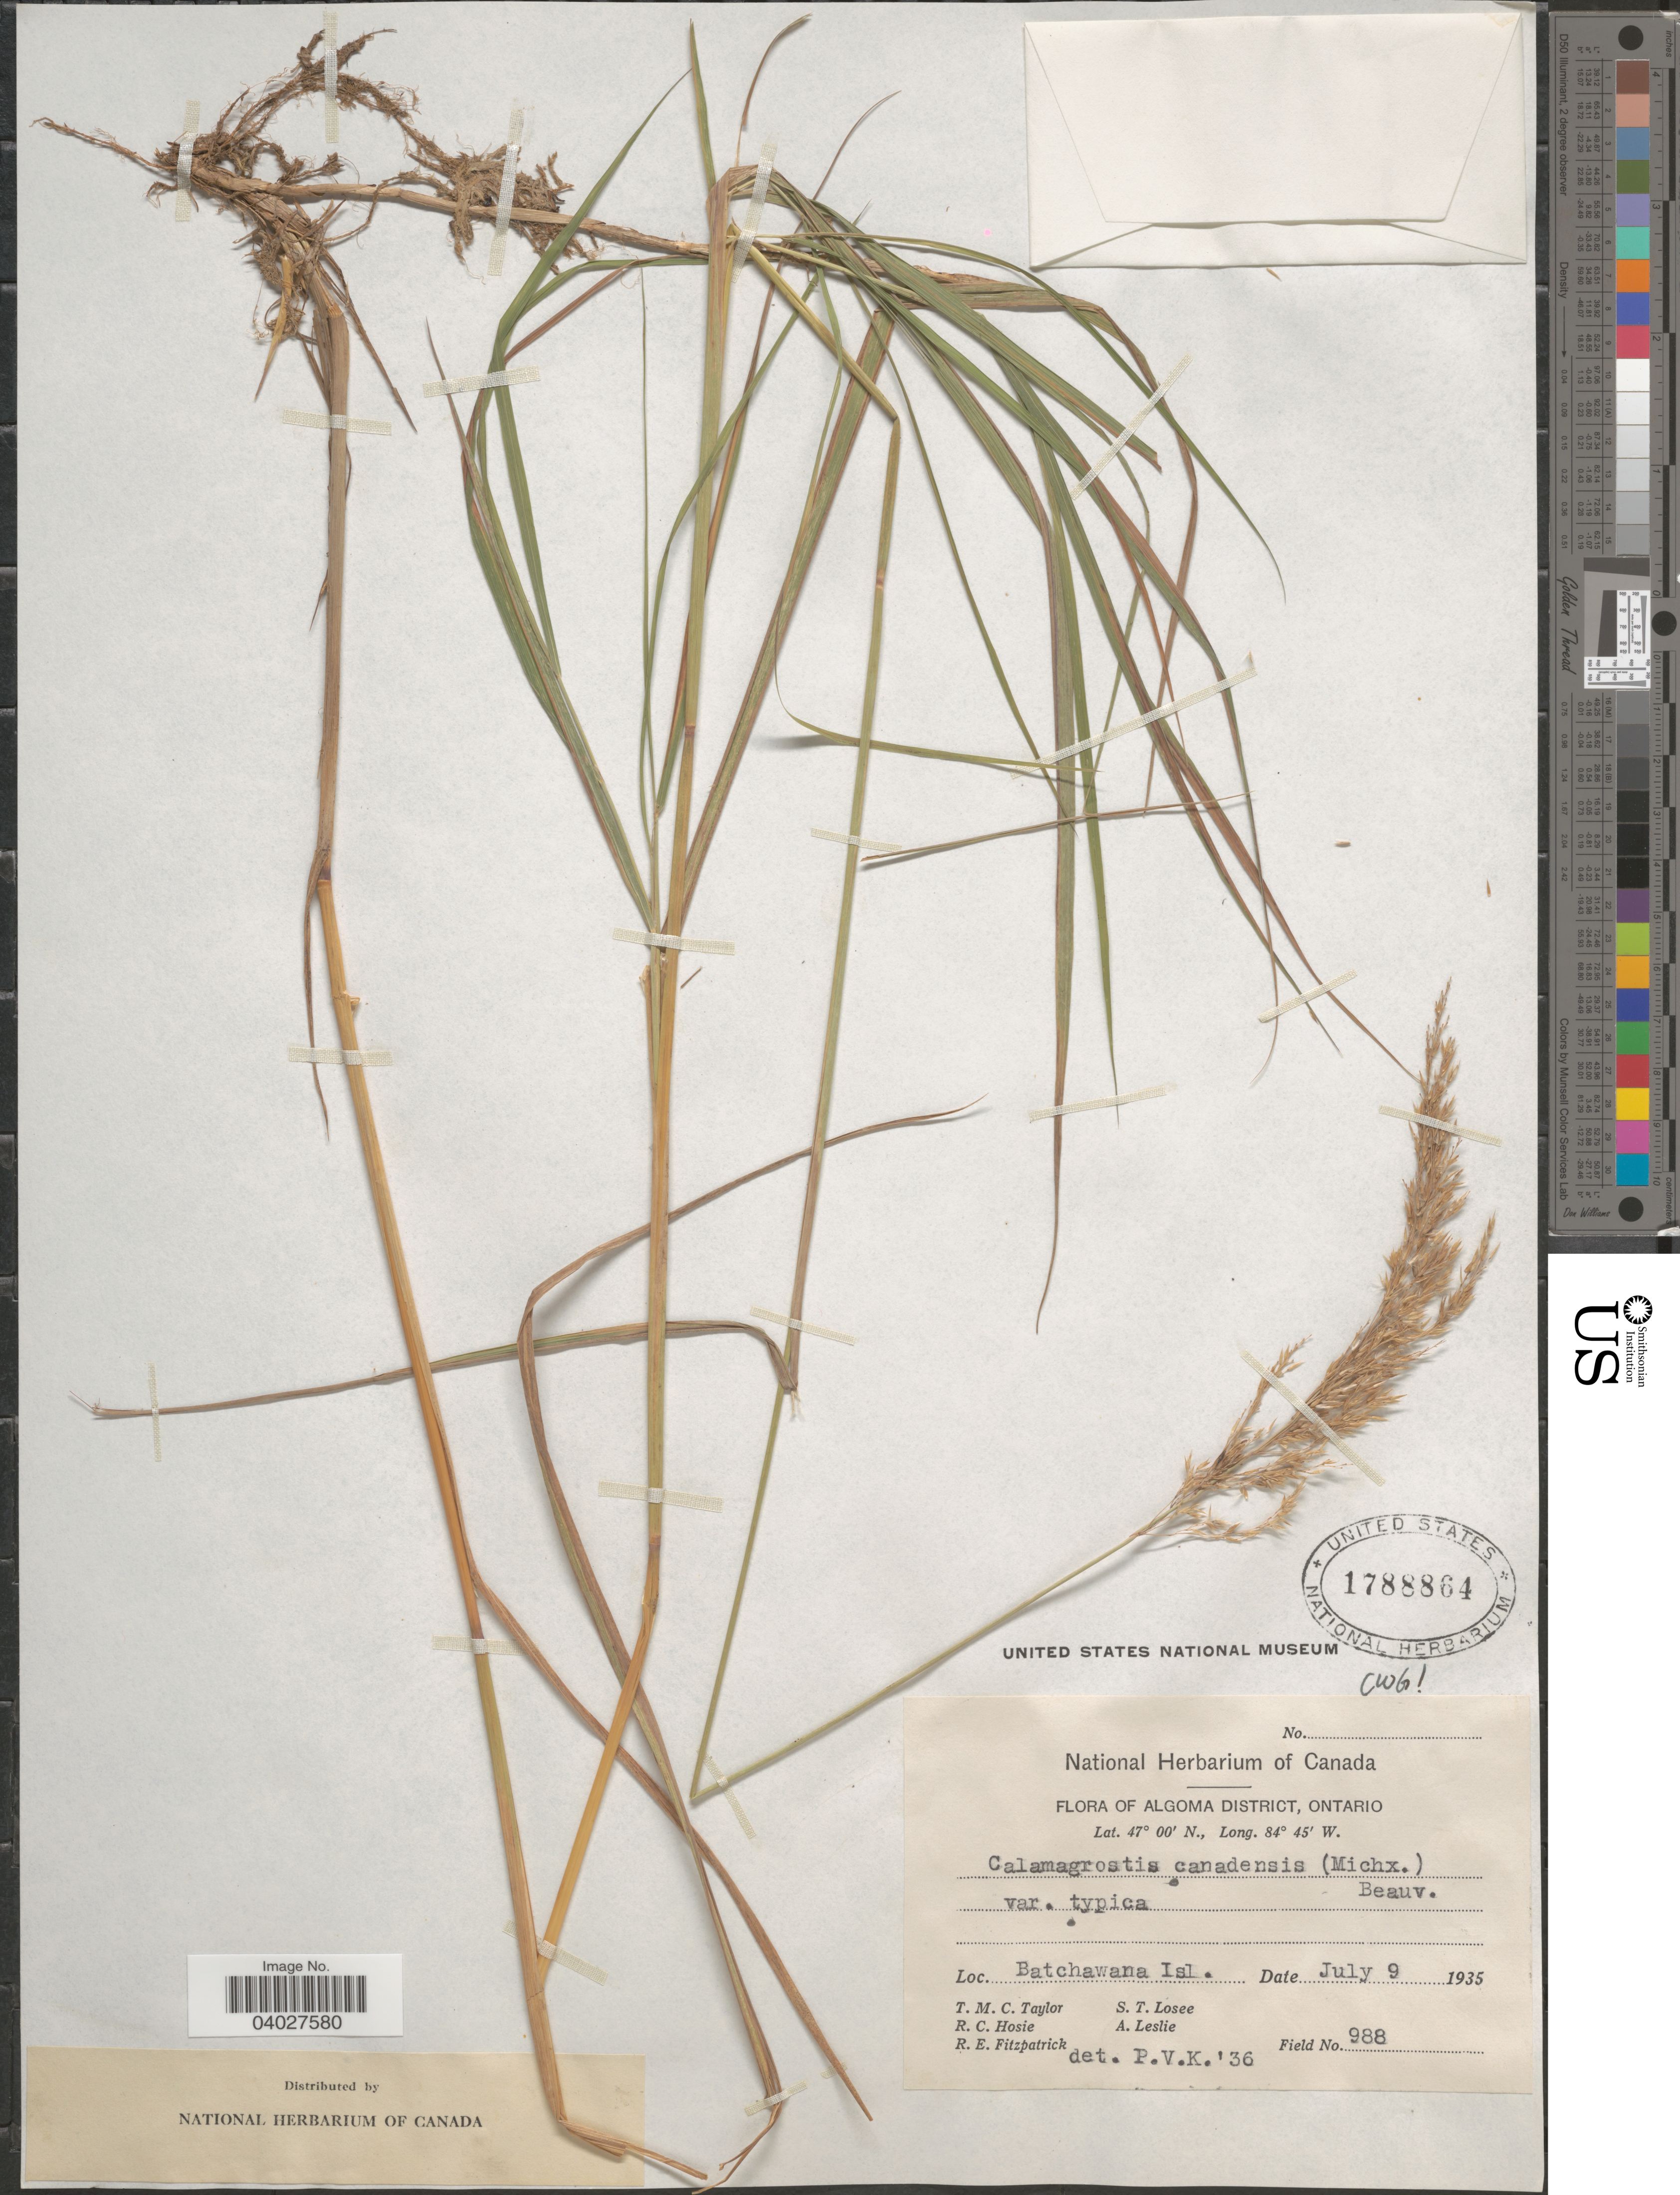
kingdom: Plantae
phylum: Tracheophyta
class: Liliopsida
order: Poales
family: Poaceae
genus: Calamagrostis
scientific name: Calamagrostis canadensis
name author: (Michx.) P. Beauv.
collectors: T. M. C. Taylor, R. Hosie, R. Fitzpatrick, S. Losee & A. Leslie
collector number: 988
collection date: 1935-07-09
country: Canada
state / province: Ontario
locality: Algoma District. Batchawana Isl.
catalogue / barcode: US 1788864